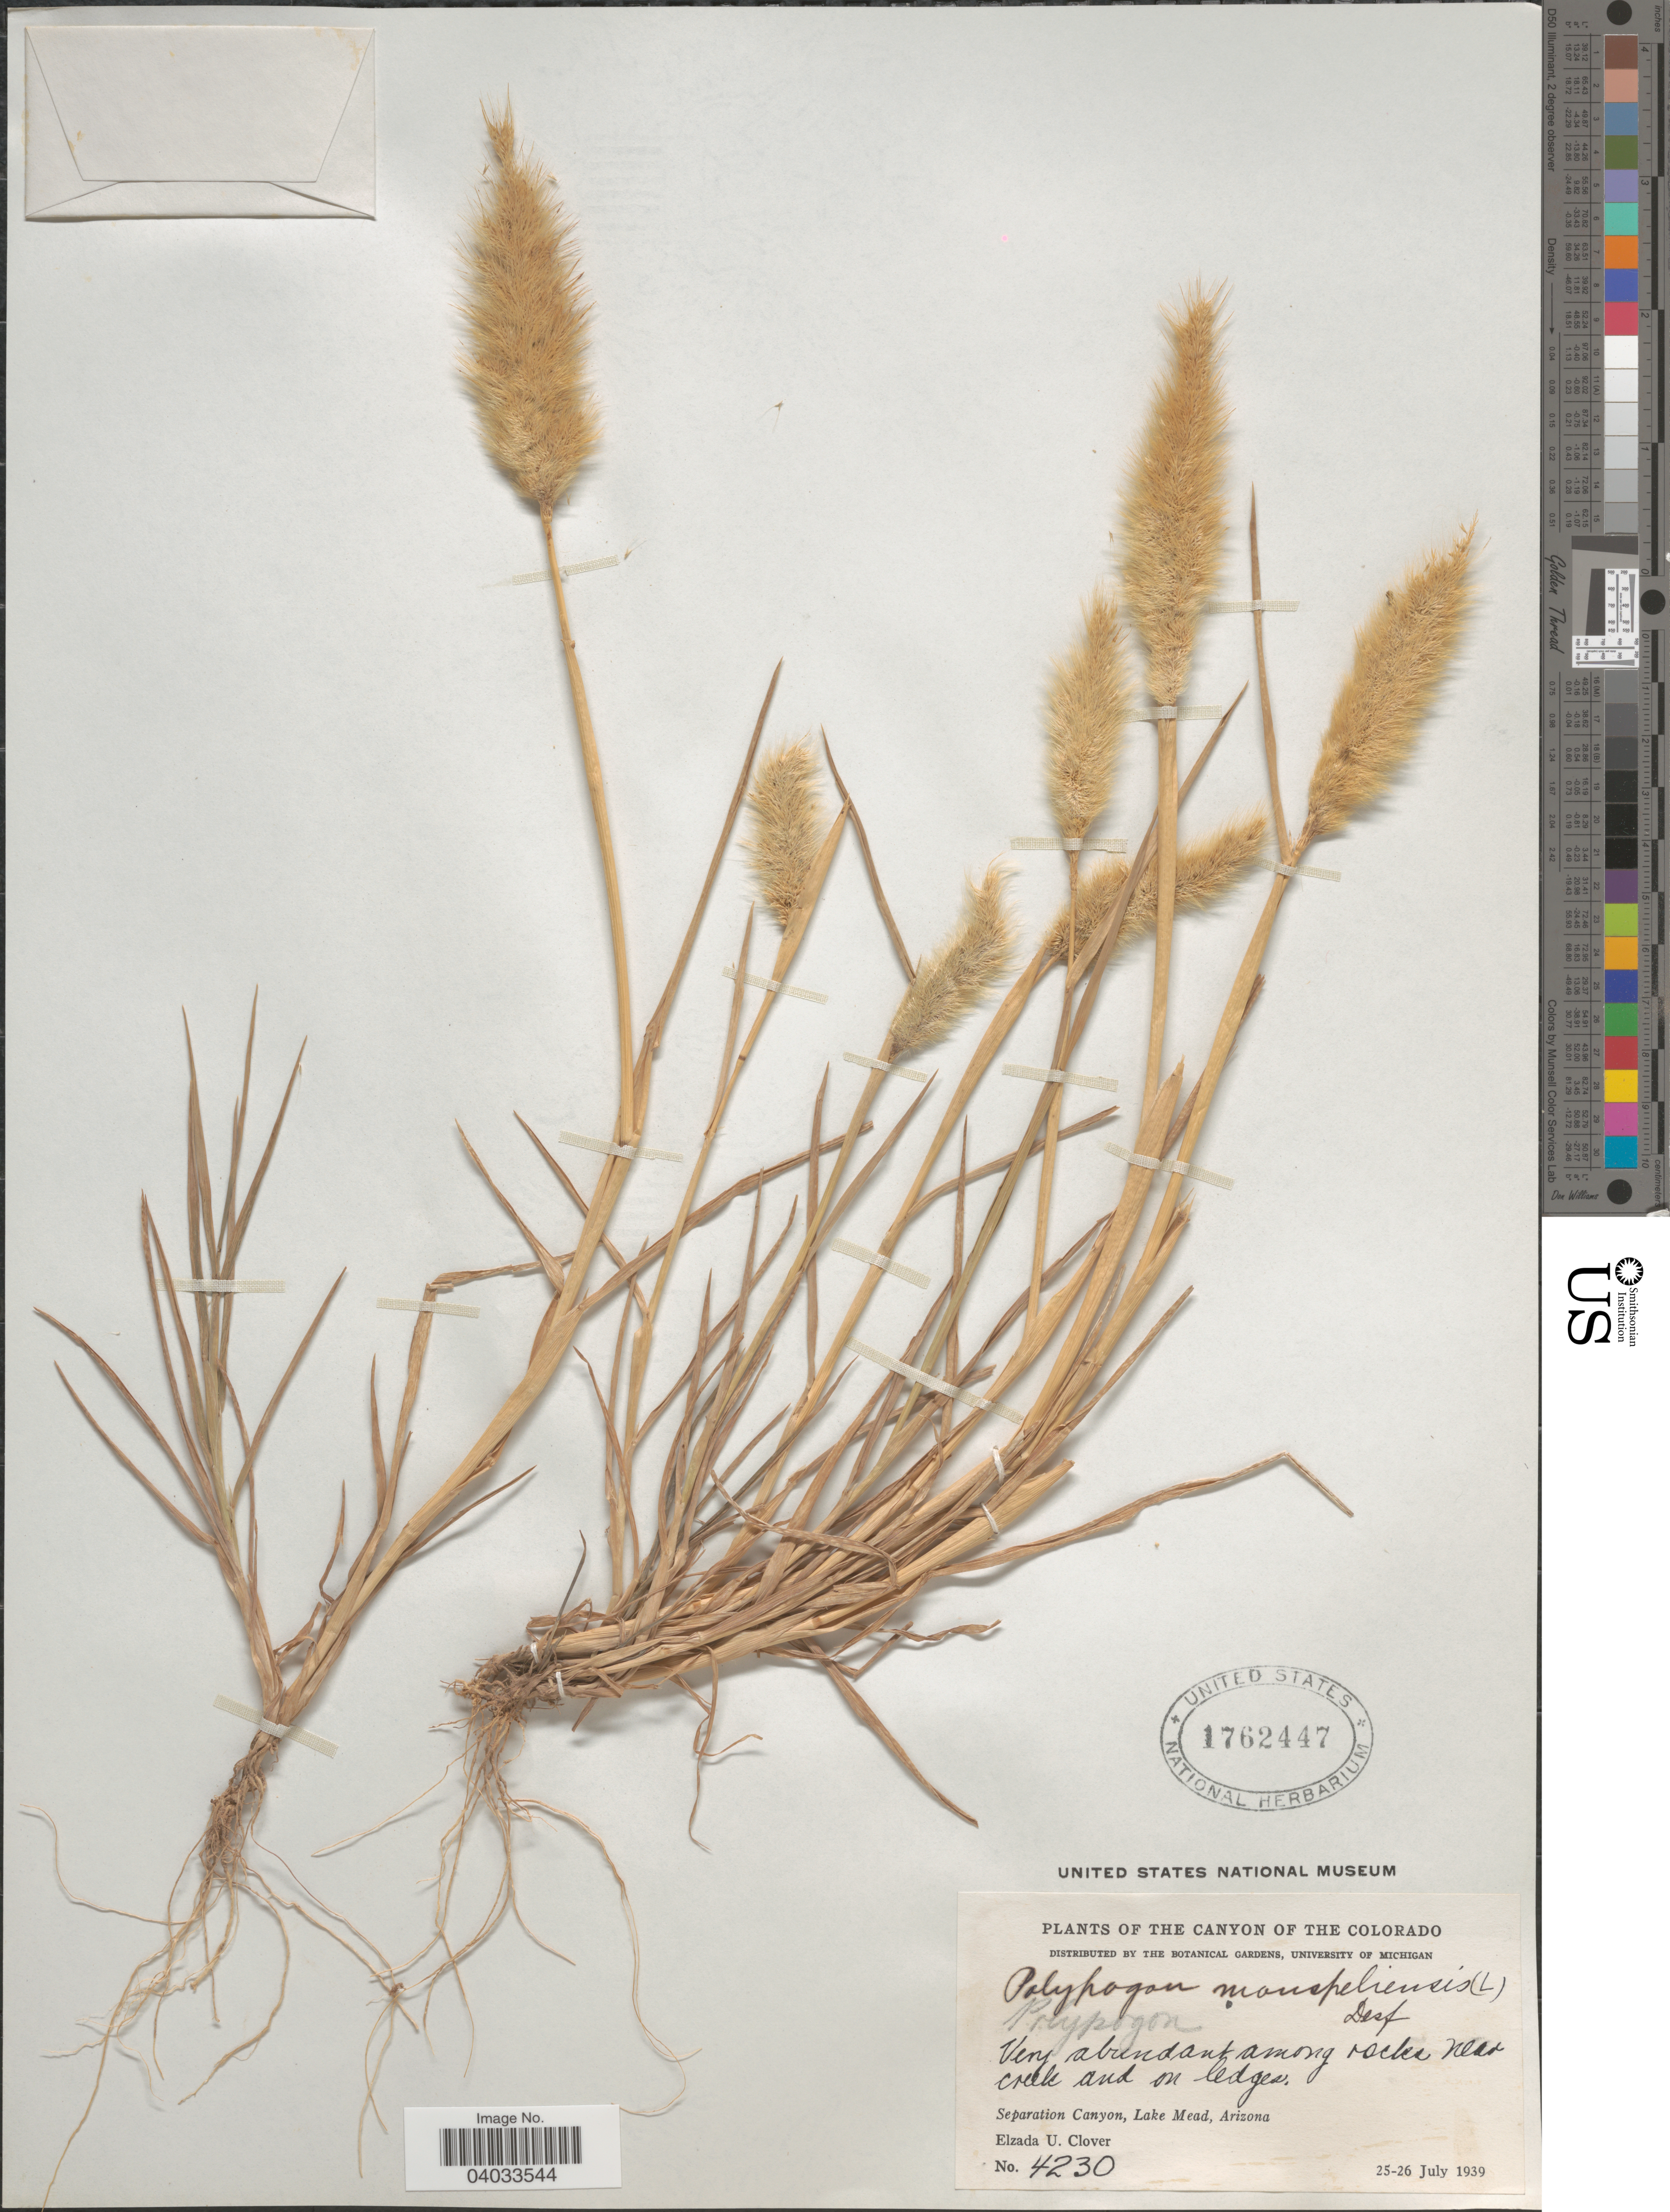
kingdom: Plantae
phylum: Tracheophyta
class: Liliopsida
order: Poales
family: Poaceae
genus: Polypogon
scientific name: Polypogon monspeliensis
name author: (L.) Desf.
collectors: E. U. Clover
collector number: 4230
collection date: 1939-07-25/1939-07-26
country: United States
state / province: Arizona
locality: Canyon of the Colorado. Among rocks near creek and on ledges. Separation Canyon, Lake Mead.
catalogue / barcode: US 1762447